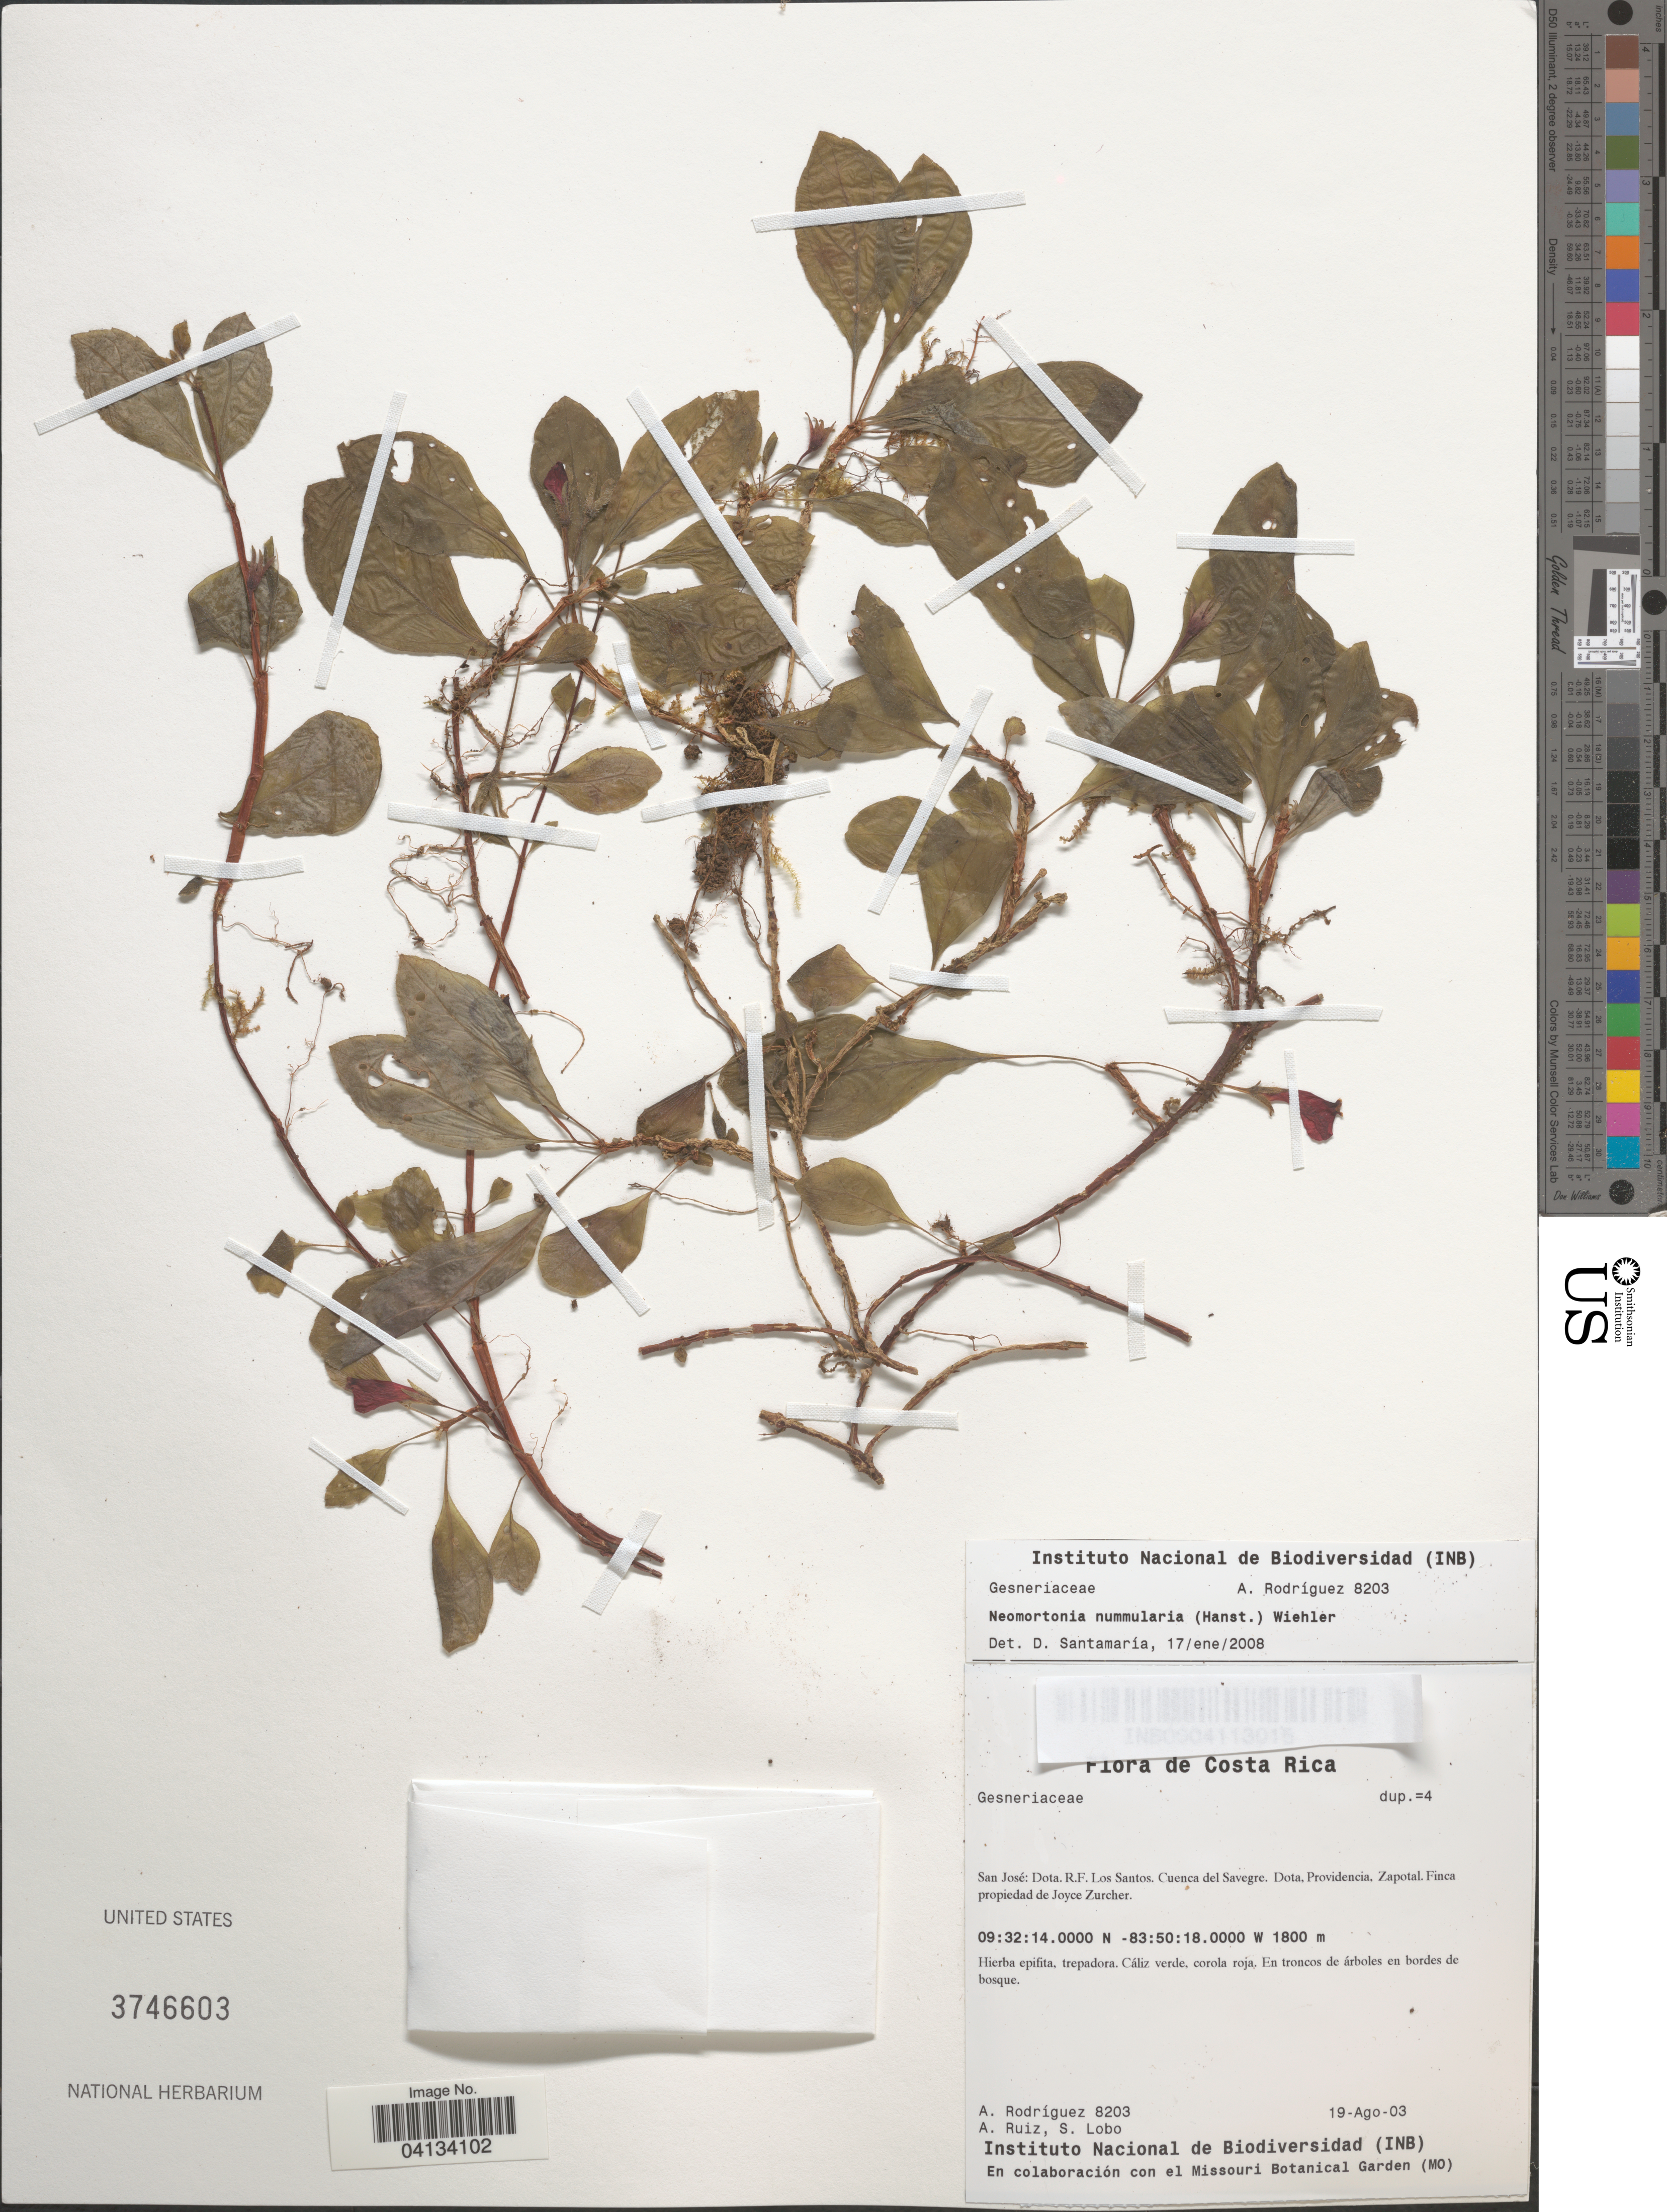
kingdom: Plantae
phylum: Tracheophyta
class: Magnoliopsida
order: Lamiales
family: Gesneriaceae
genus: Neomortonia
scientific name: Neomortonia nummularia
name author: (Hanst.) Wiehler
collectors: A. Rodríguez, A. Ruiz & S. Lobo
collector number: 8203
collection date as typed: Transcribed d/m/y: 19/8/3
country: Costa Rica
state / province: San José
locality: Dota: R.F. Los Santos. Cuenca del Savegre. Dota, Providencia, Zapotal. Finca propiedad de Joyce Zurcher.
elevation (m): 1800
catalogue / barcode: US 3746603